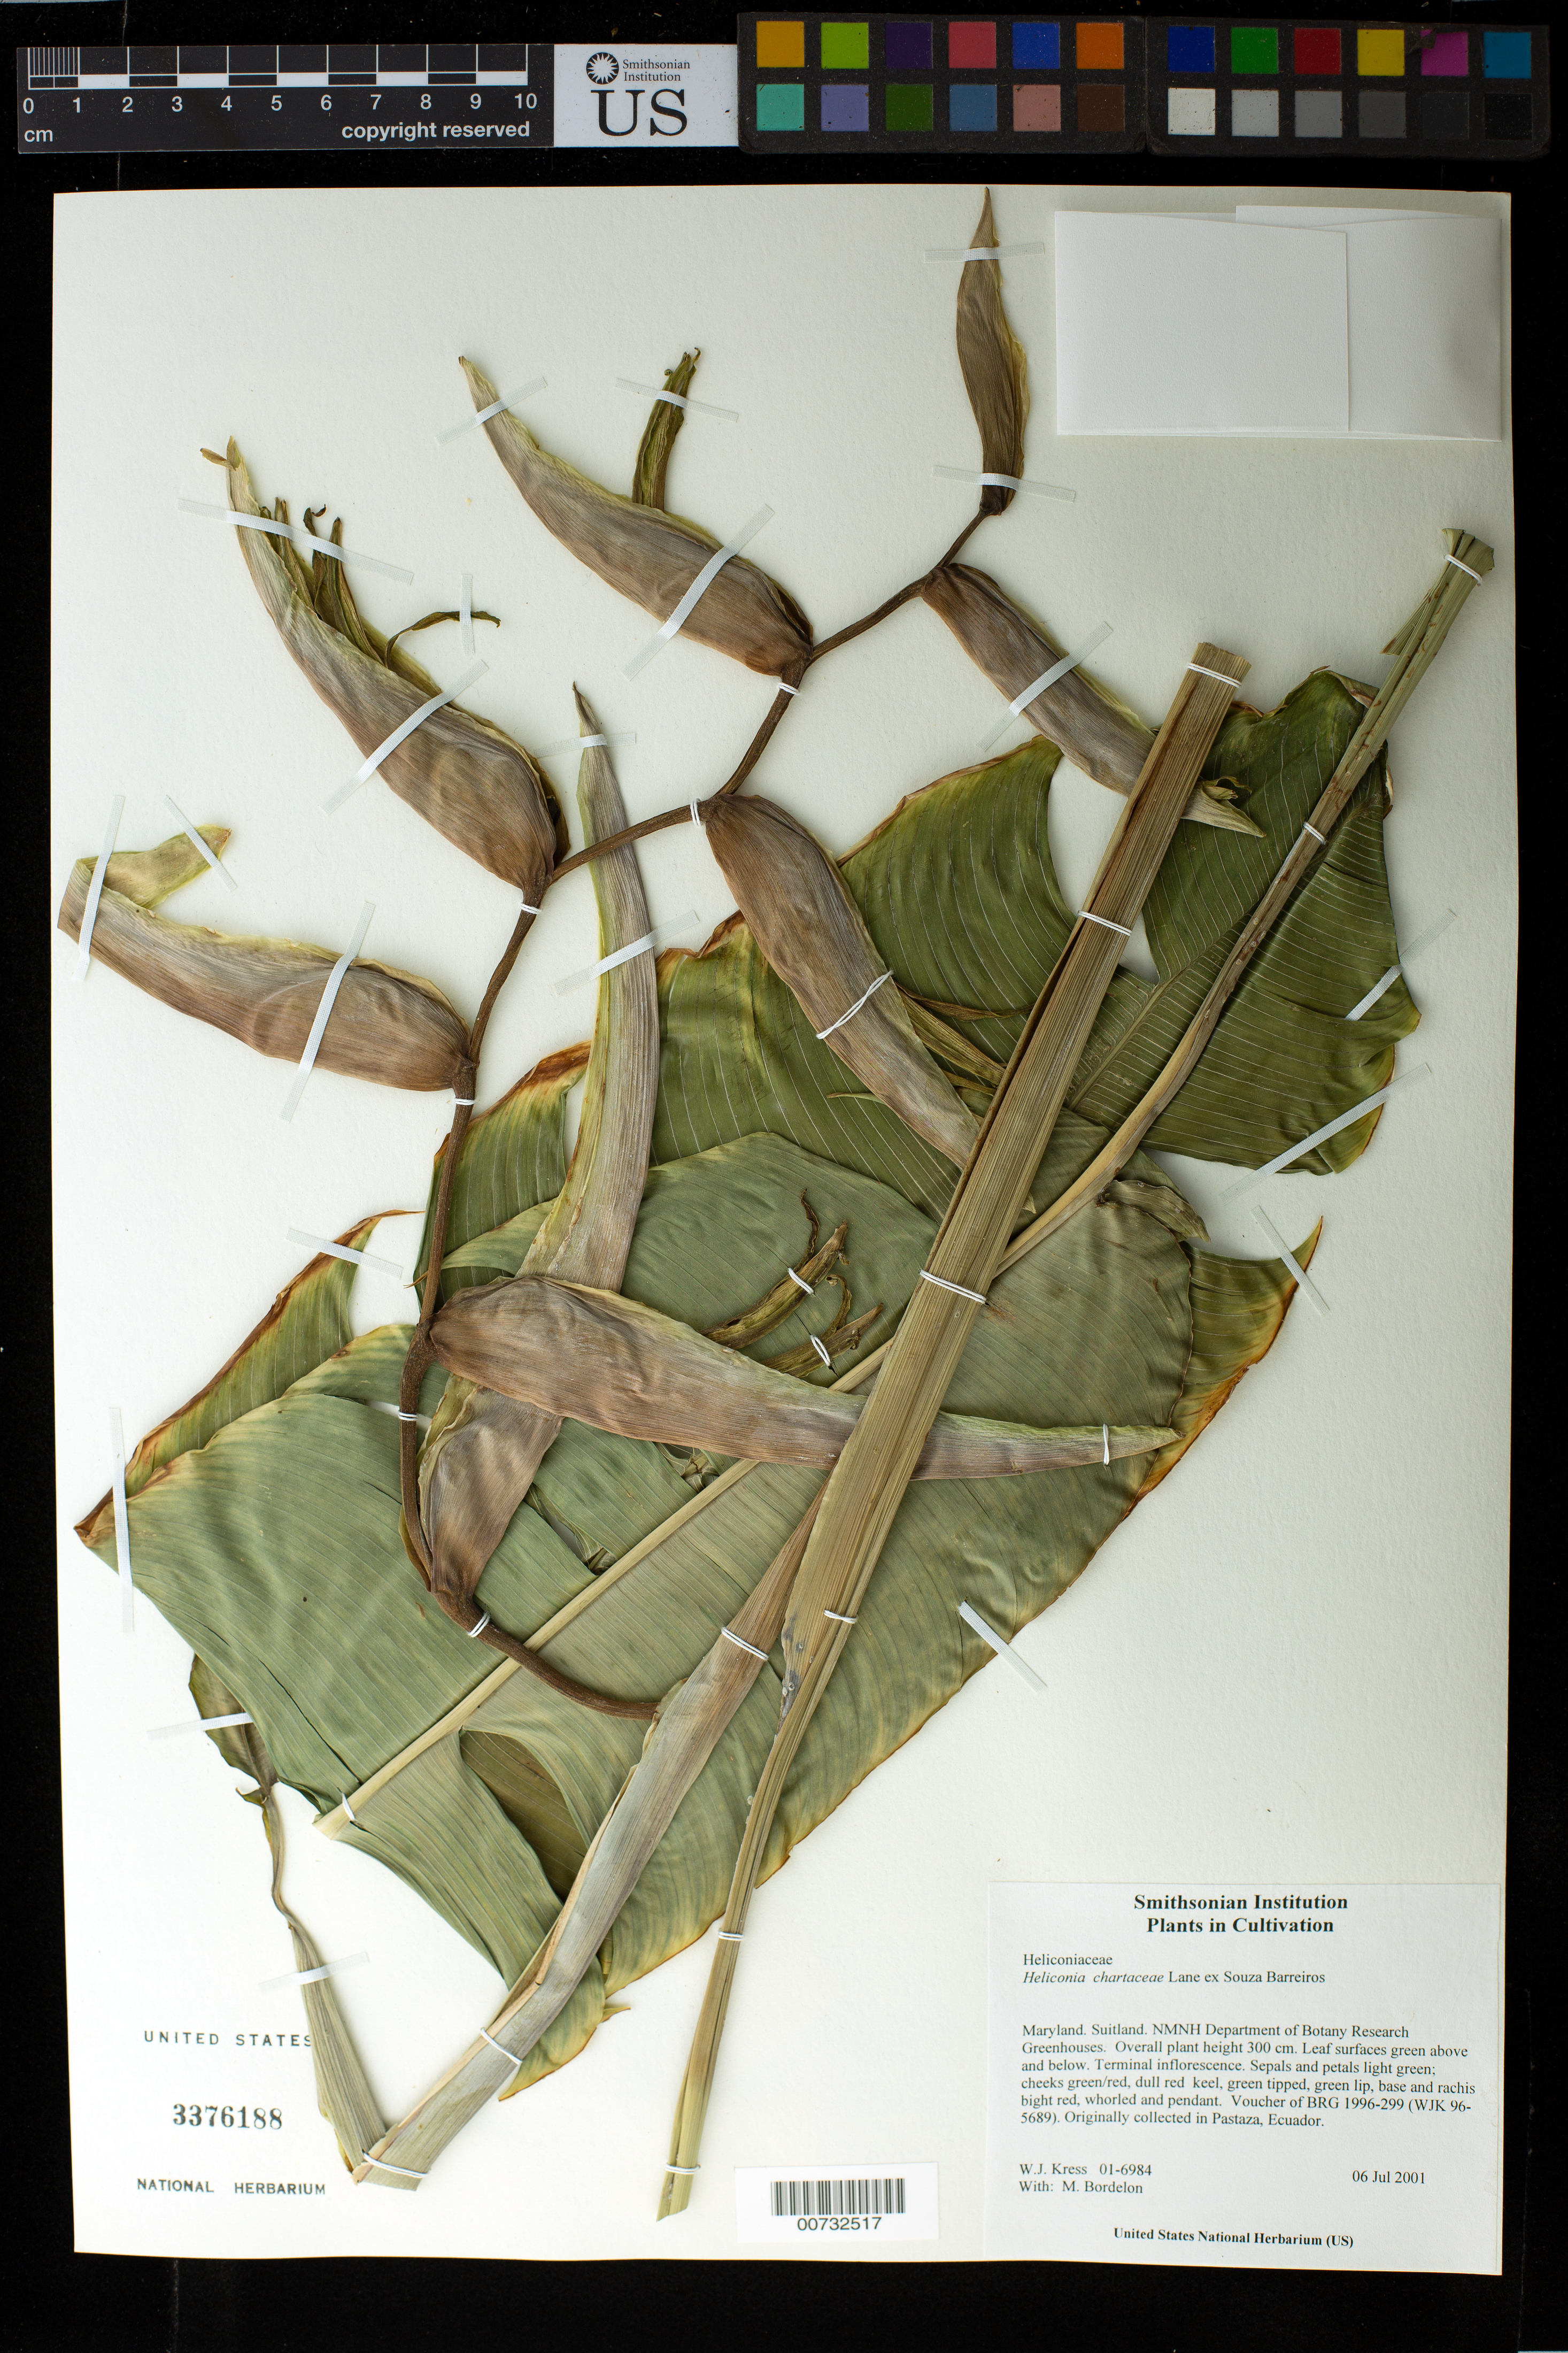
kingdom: Plantae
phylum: Tracheophyta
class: Liliopsida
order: Zingiberales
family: Heliconiaceae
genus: Heliconia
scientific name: Heliconia chartacea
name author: Lane ex Barreiros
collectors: W. J. Kress & M. Bordelon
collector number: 01-6984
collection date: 2001-07-06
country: United States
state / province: Maryland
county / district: Prince George's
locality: NMNH Botany Research Greenhouses. Suitland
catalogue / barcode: US 3376188